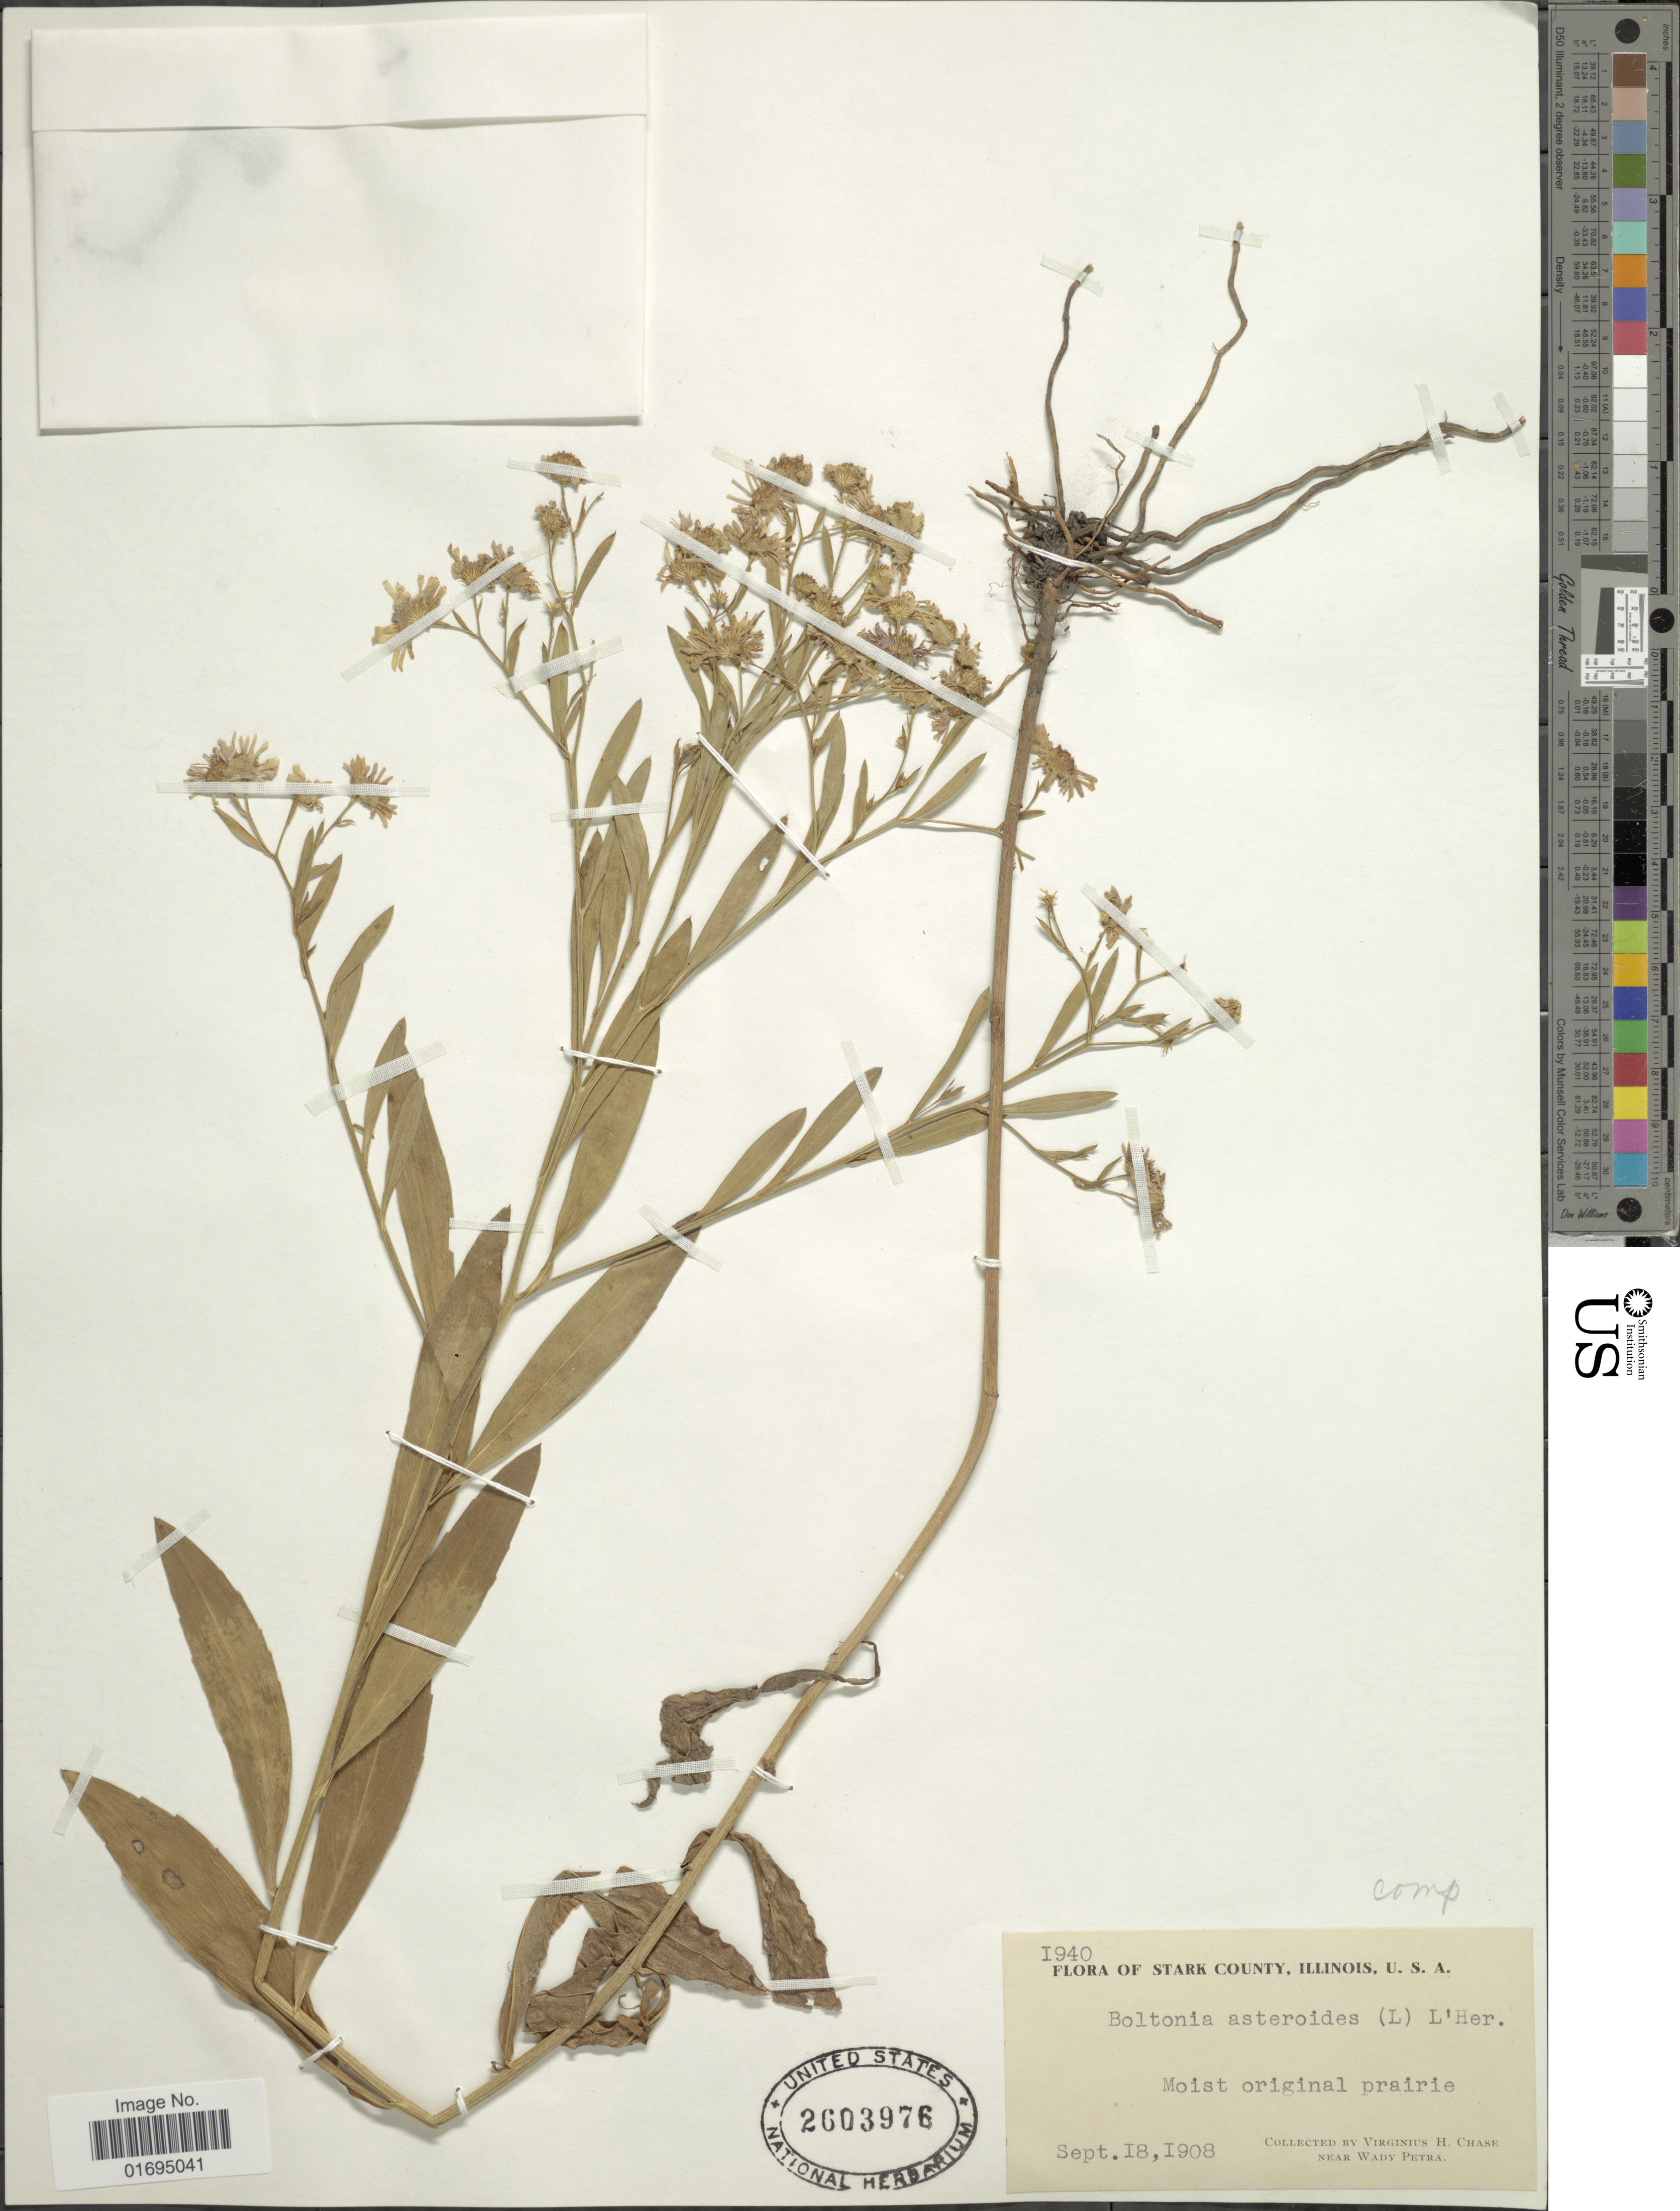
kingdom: Plantae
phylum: Tracheophyta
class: Magnoliopsida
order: Asterales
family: Asteraceae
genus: Boltonia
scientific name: Boltonia asteroides var. latisquama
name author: (A. Gray) Cronq.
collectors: V. H. Chase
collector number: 1940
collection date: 1908-09-18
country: United States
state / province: Illinois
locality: Stark County, near Wady Petra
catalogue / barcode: US 2603976